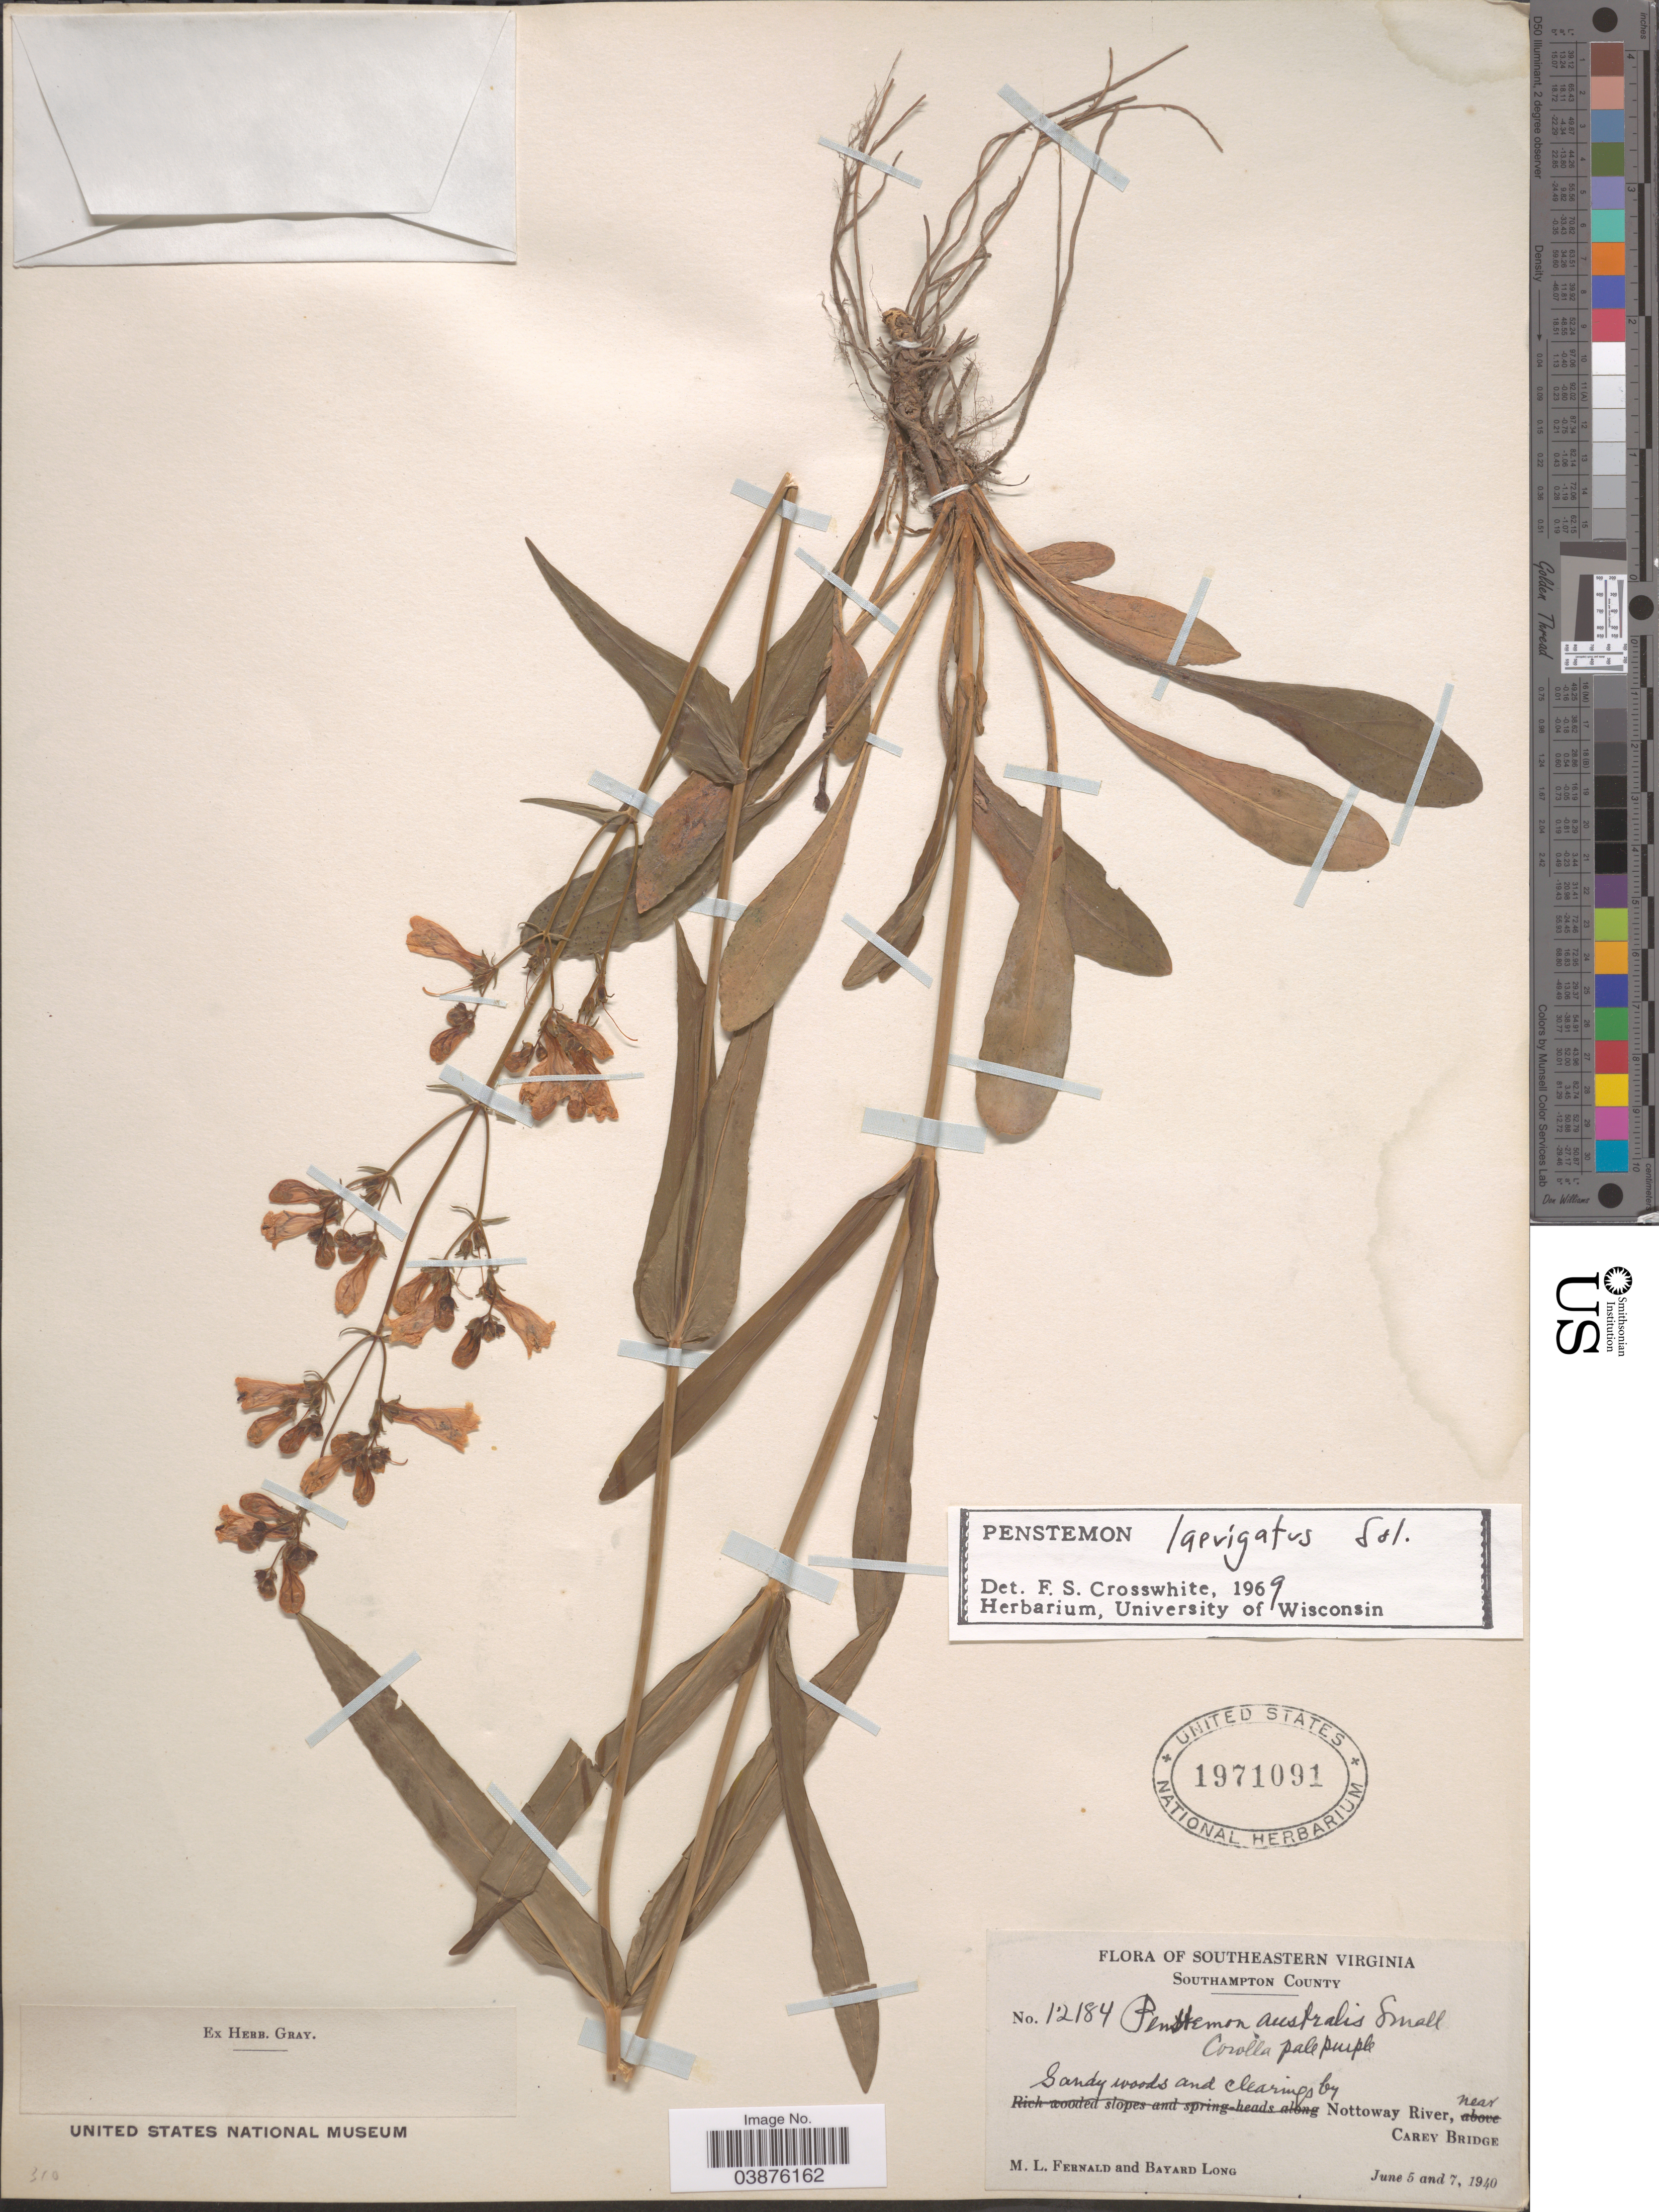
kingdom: Plantae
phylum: Tracheophyta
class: Magnoliopsida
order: Lamiales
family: Plantaginaceae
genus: Penstemon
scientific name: Penstemon laevigatus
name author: Aiton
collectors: M. L. Fernald & B. Long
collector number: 12184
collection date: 1940-06-05/1940-06-07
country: United States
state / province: Virginia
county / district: Southampton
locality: Southeastern Virginia. Southampton County. Sandy woods and clearings by Nottoway River, near Carey Bridge.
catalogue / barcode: US 1971091